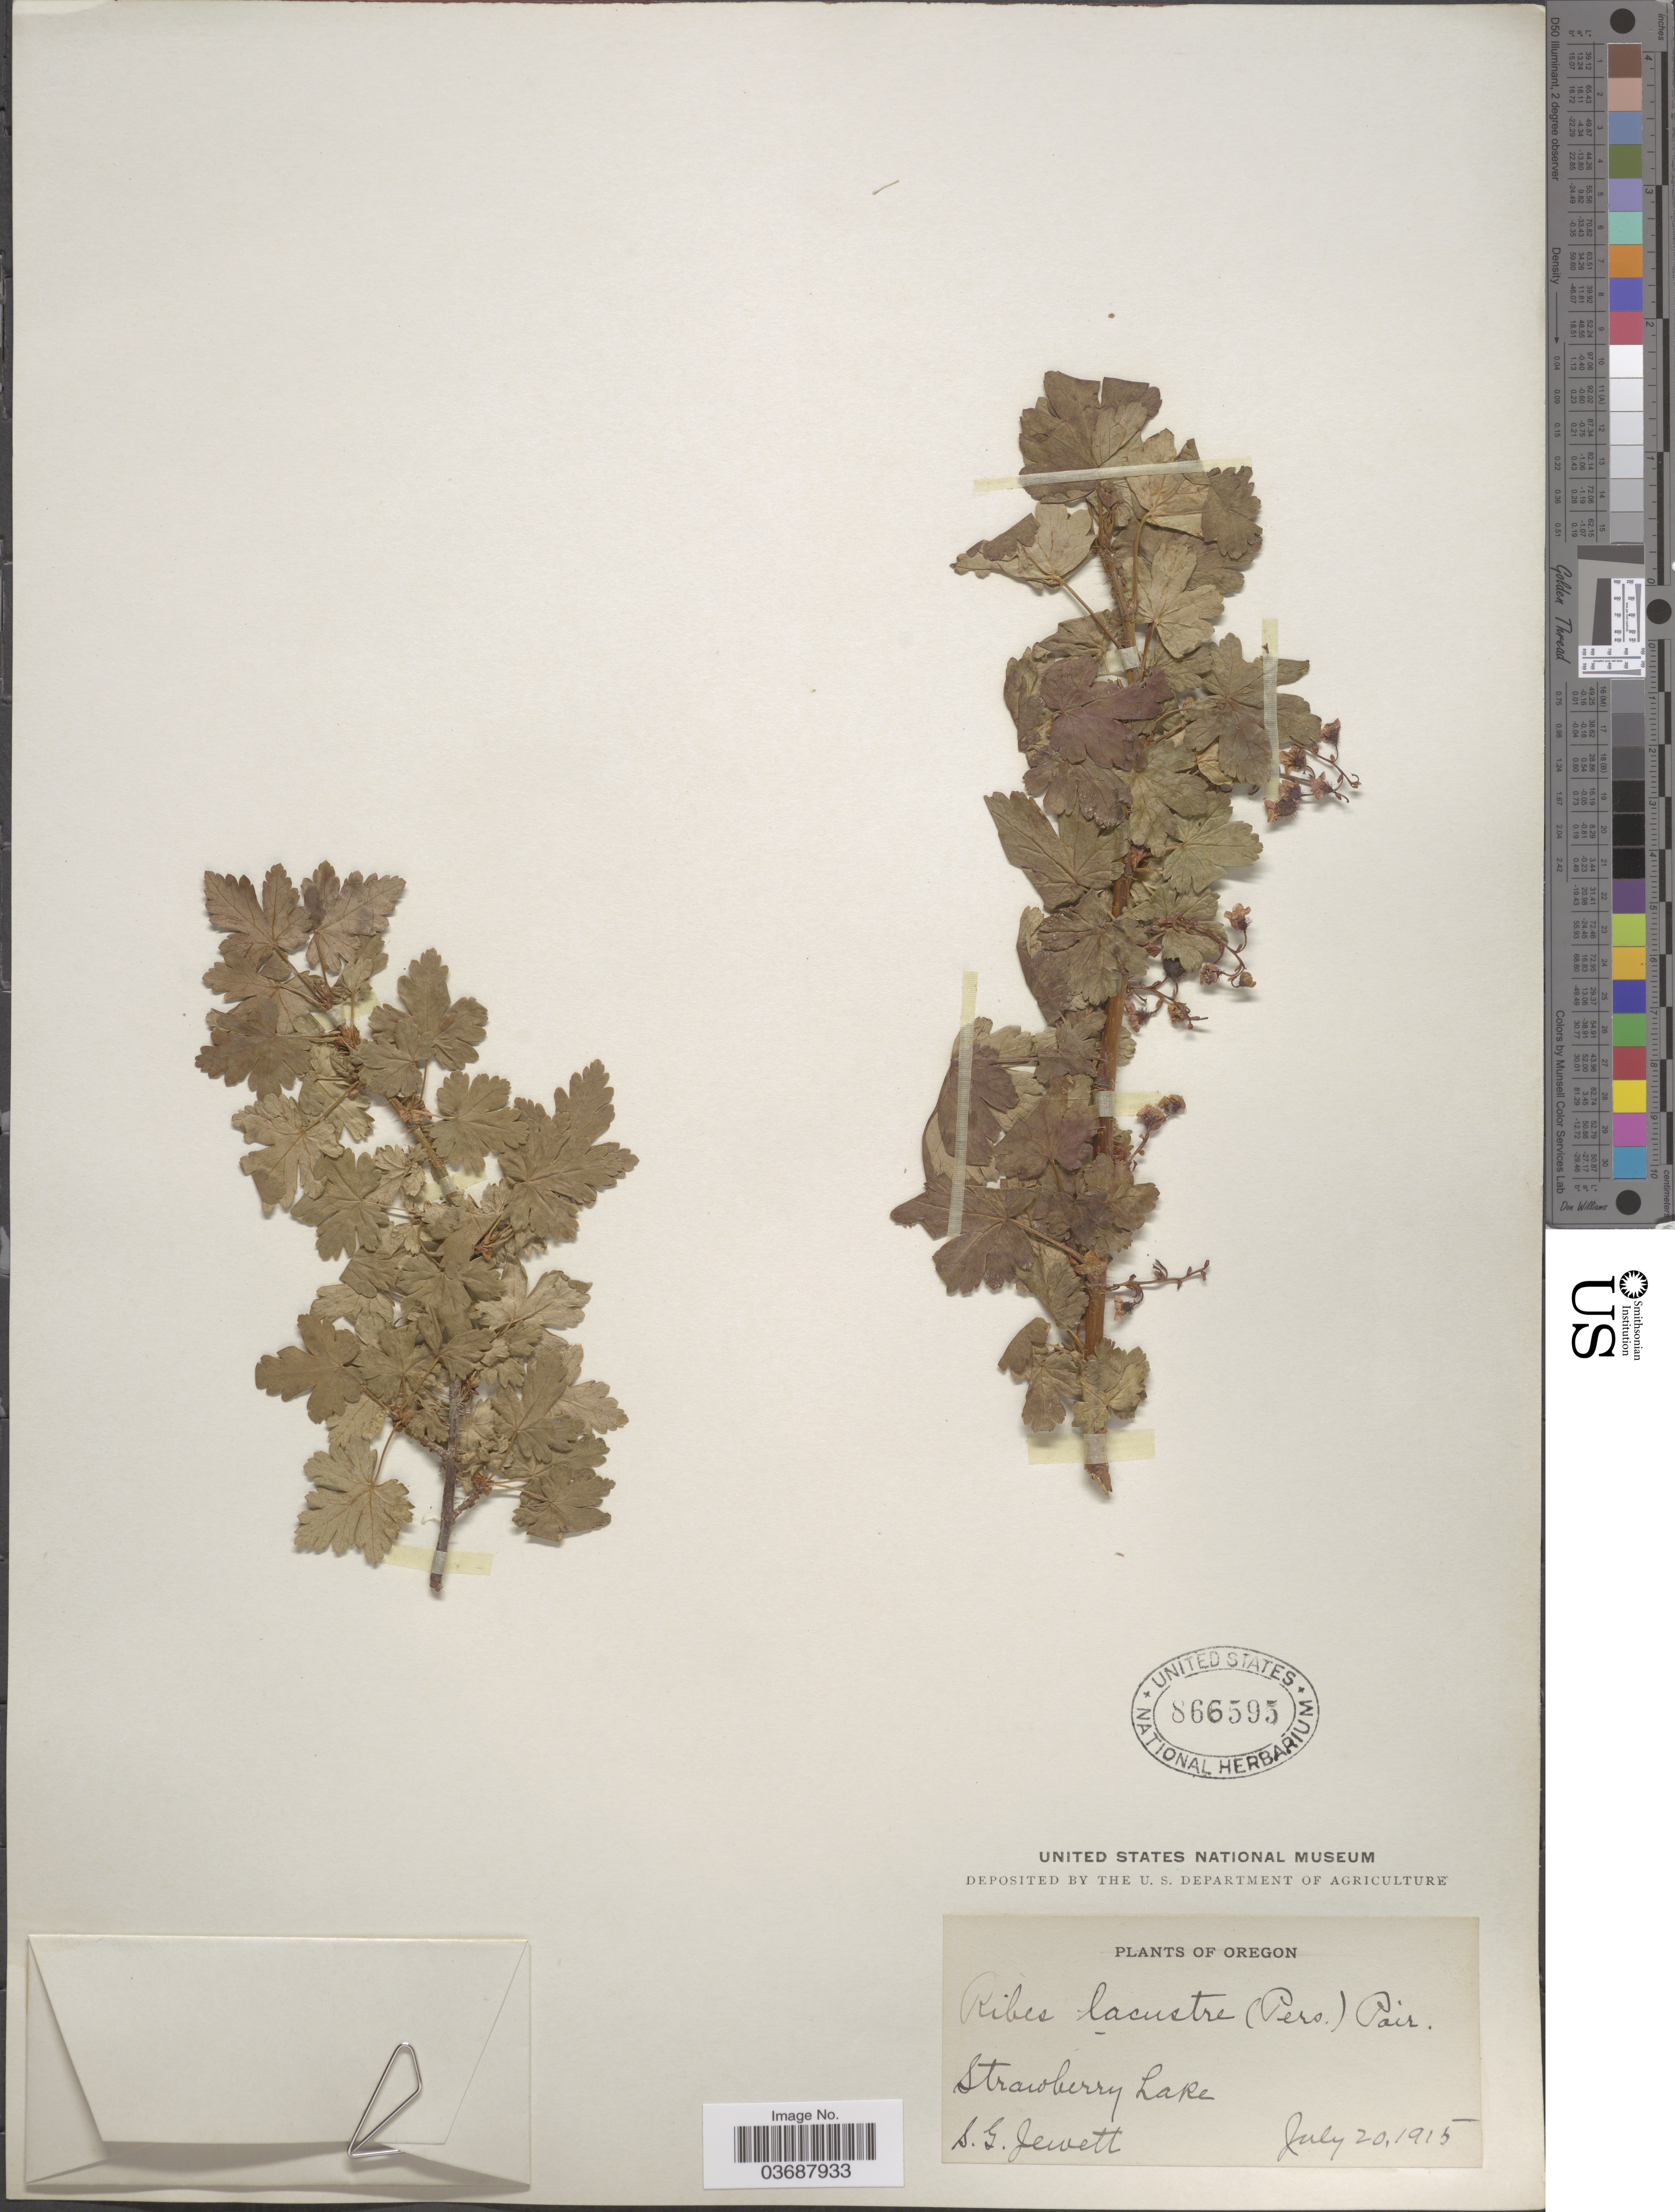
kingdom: Plantae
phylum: Tracheophyta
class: Magnoliopsida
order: Saxifragales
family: Grossulariaceae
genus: Ribes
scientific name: Ribes lacustre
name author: (Pers.) Poir.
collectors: S. Jewett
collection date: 1915-07-20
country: United States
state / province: Oregon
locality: Strawberry Lake.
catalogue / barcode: US 866595